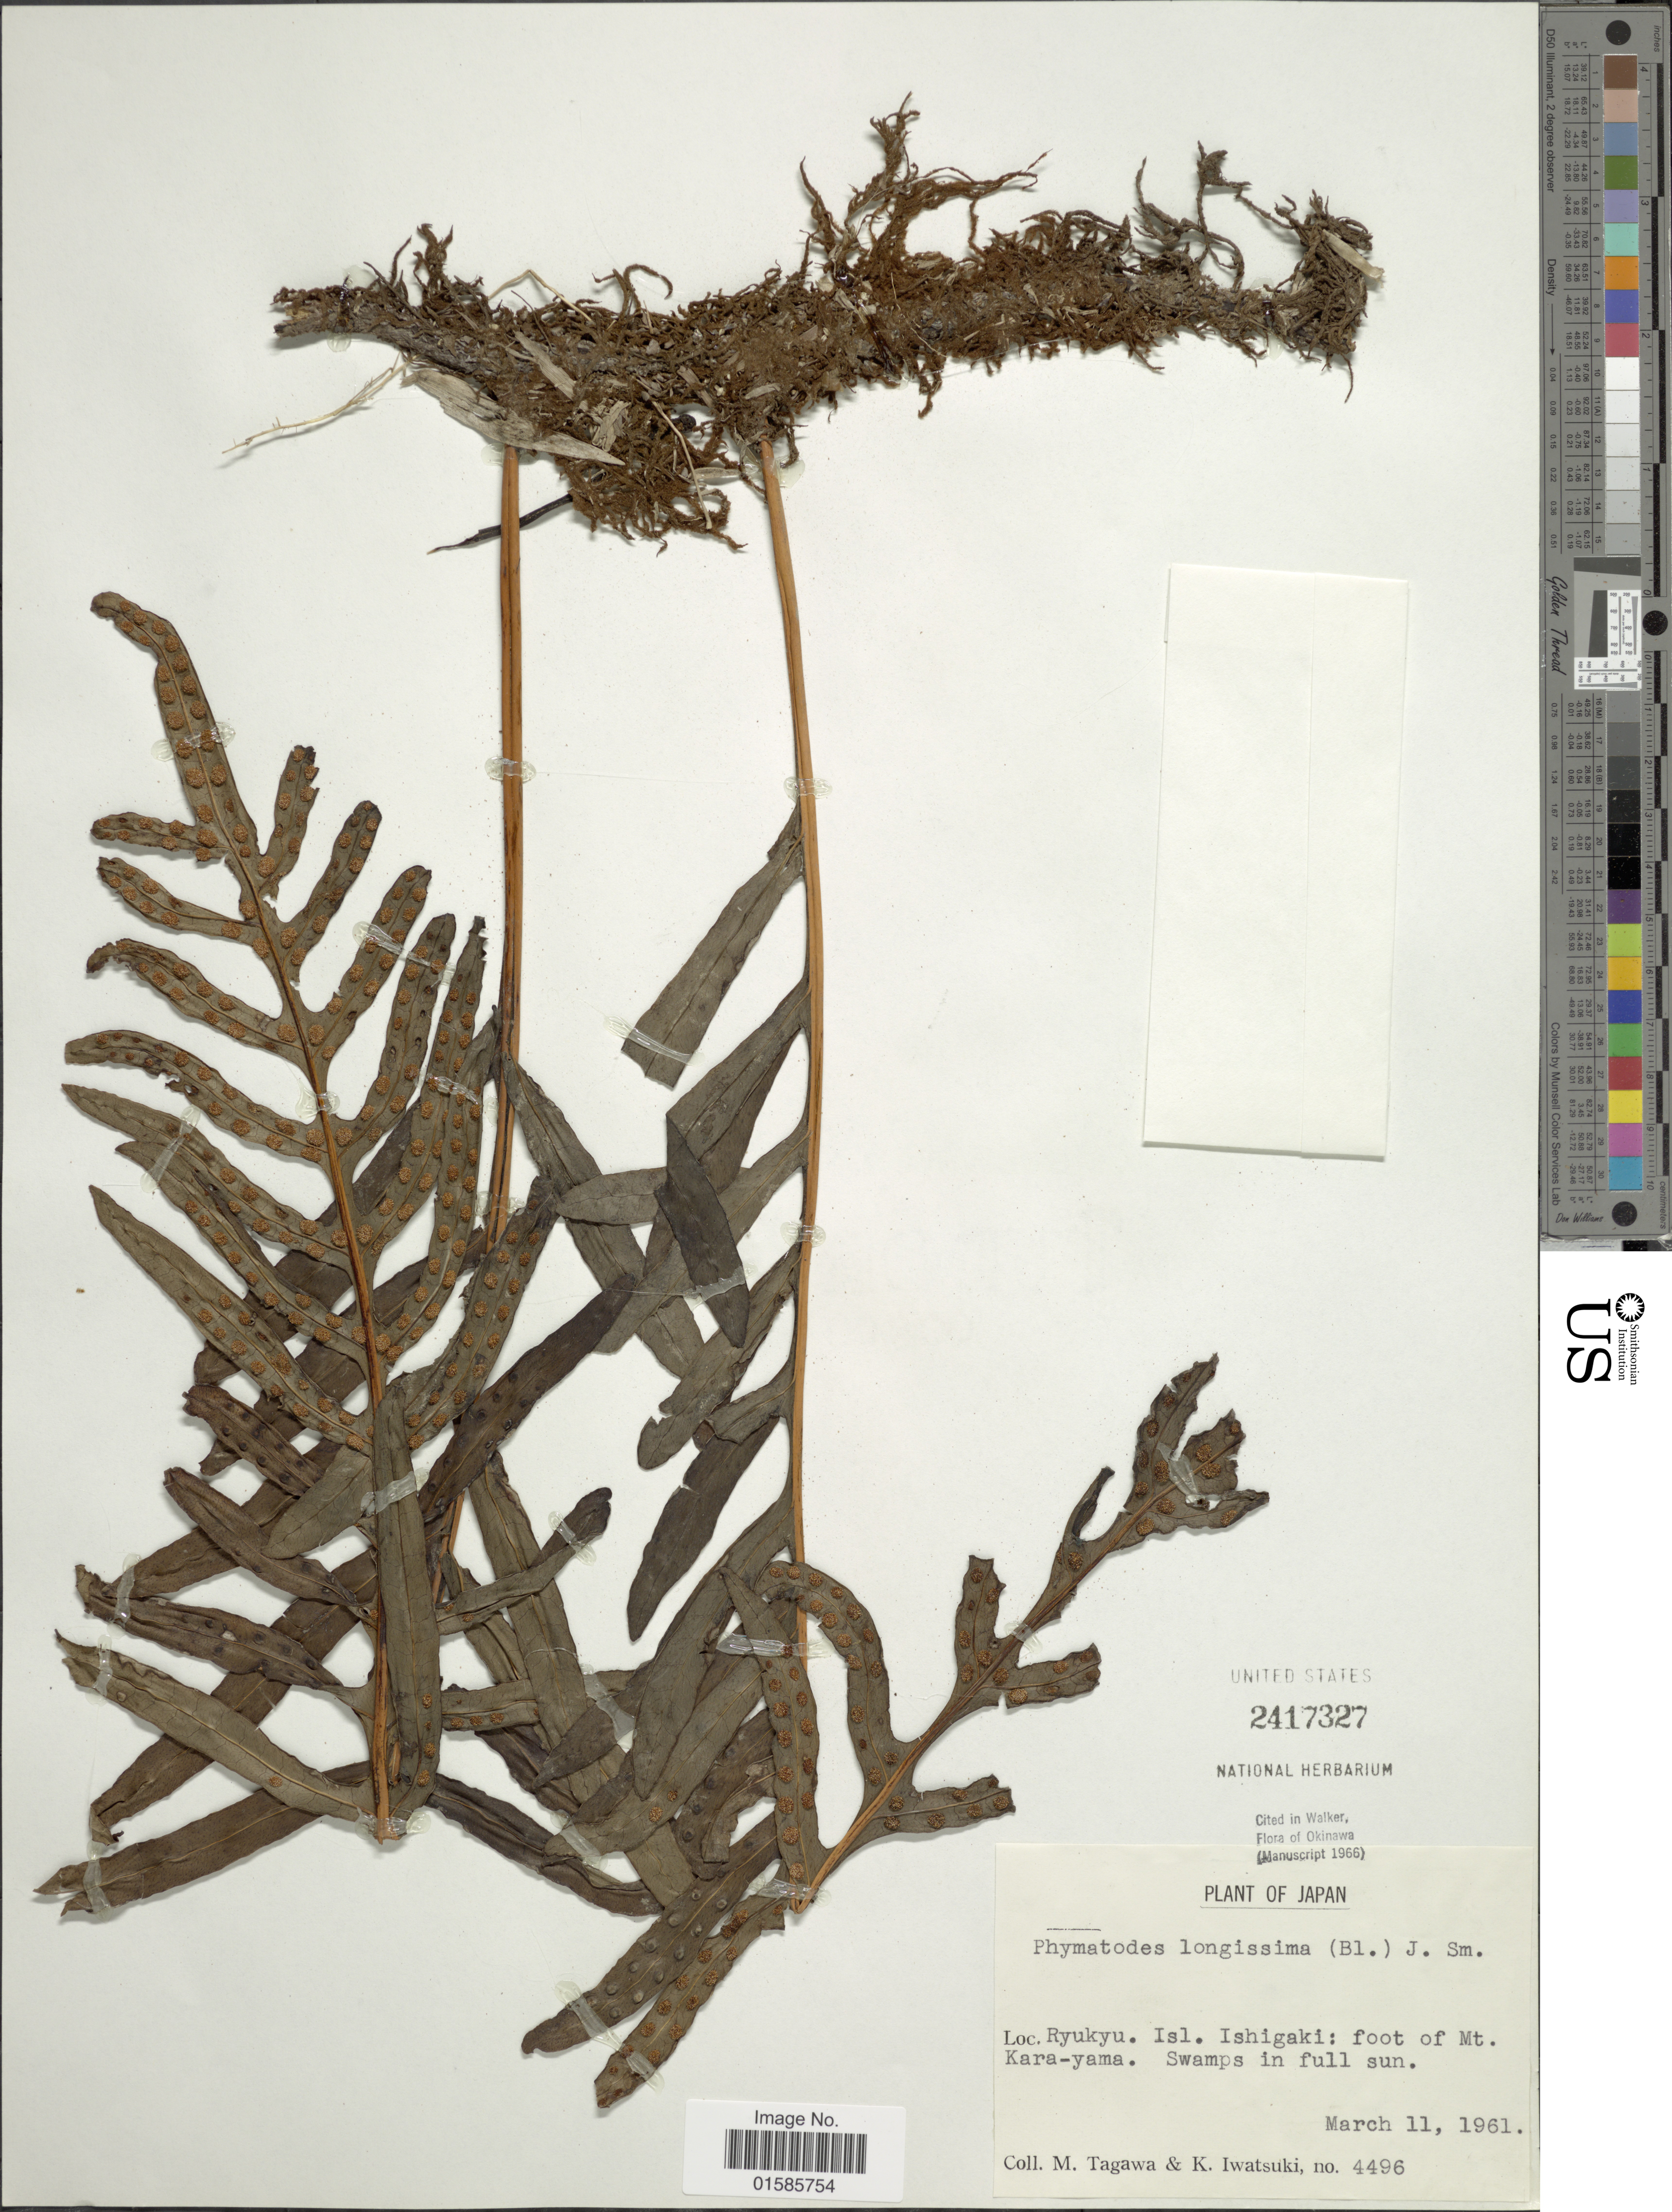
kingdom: Plantae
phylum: Tracheophyta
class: Polypodiopsida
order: Polypodiales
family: Polypodiaceae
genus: Microsorum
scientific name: Microsorum longissimum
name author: Fée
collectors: M. Tagawa & K. Iwatsuki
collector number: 4496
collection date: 1961-03-11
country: Japan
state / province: Okinawa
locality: Ryukyu Isl, Ishigaki: foot of Mt Kara-yama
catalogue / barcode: US 2417327